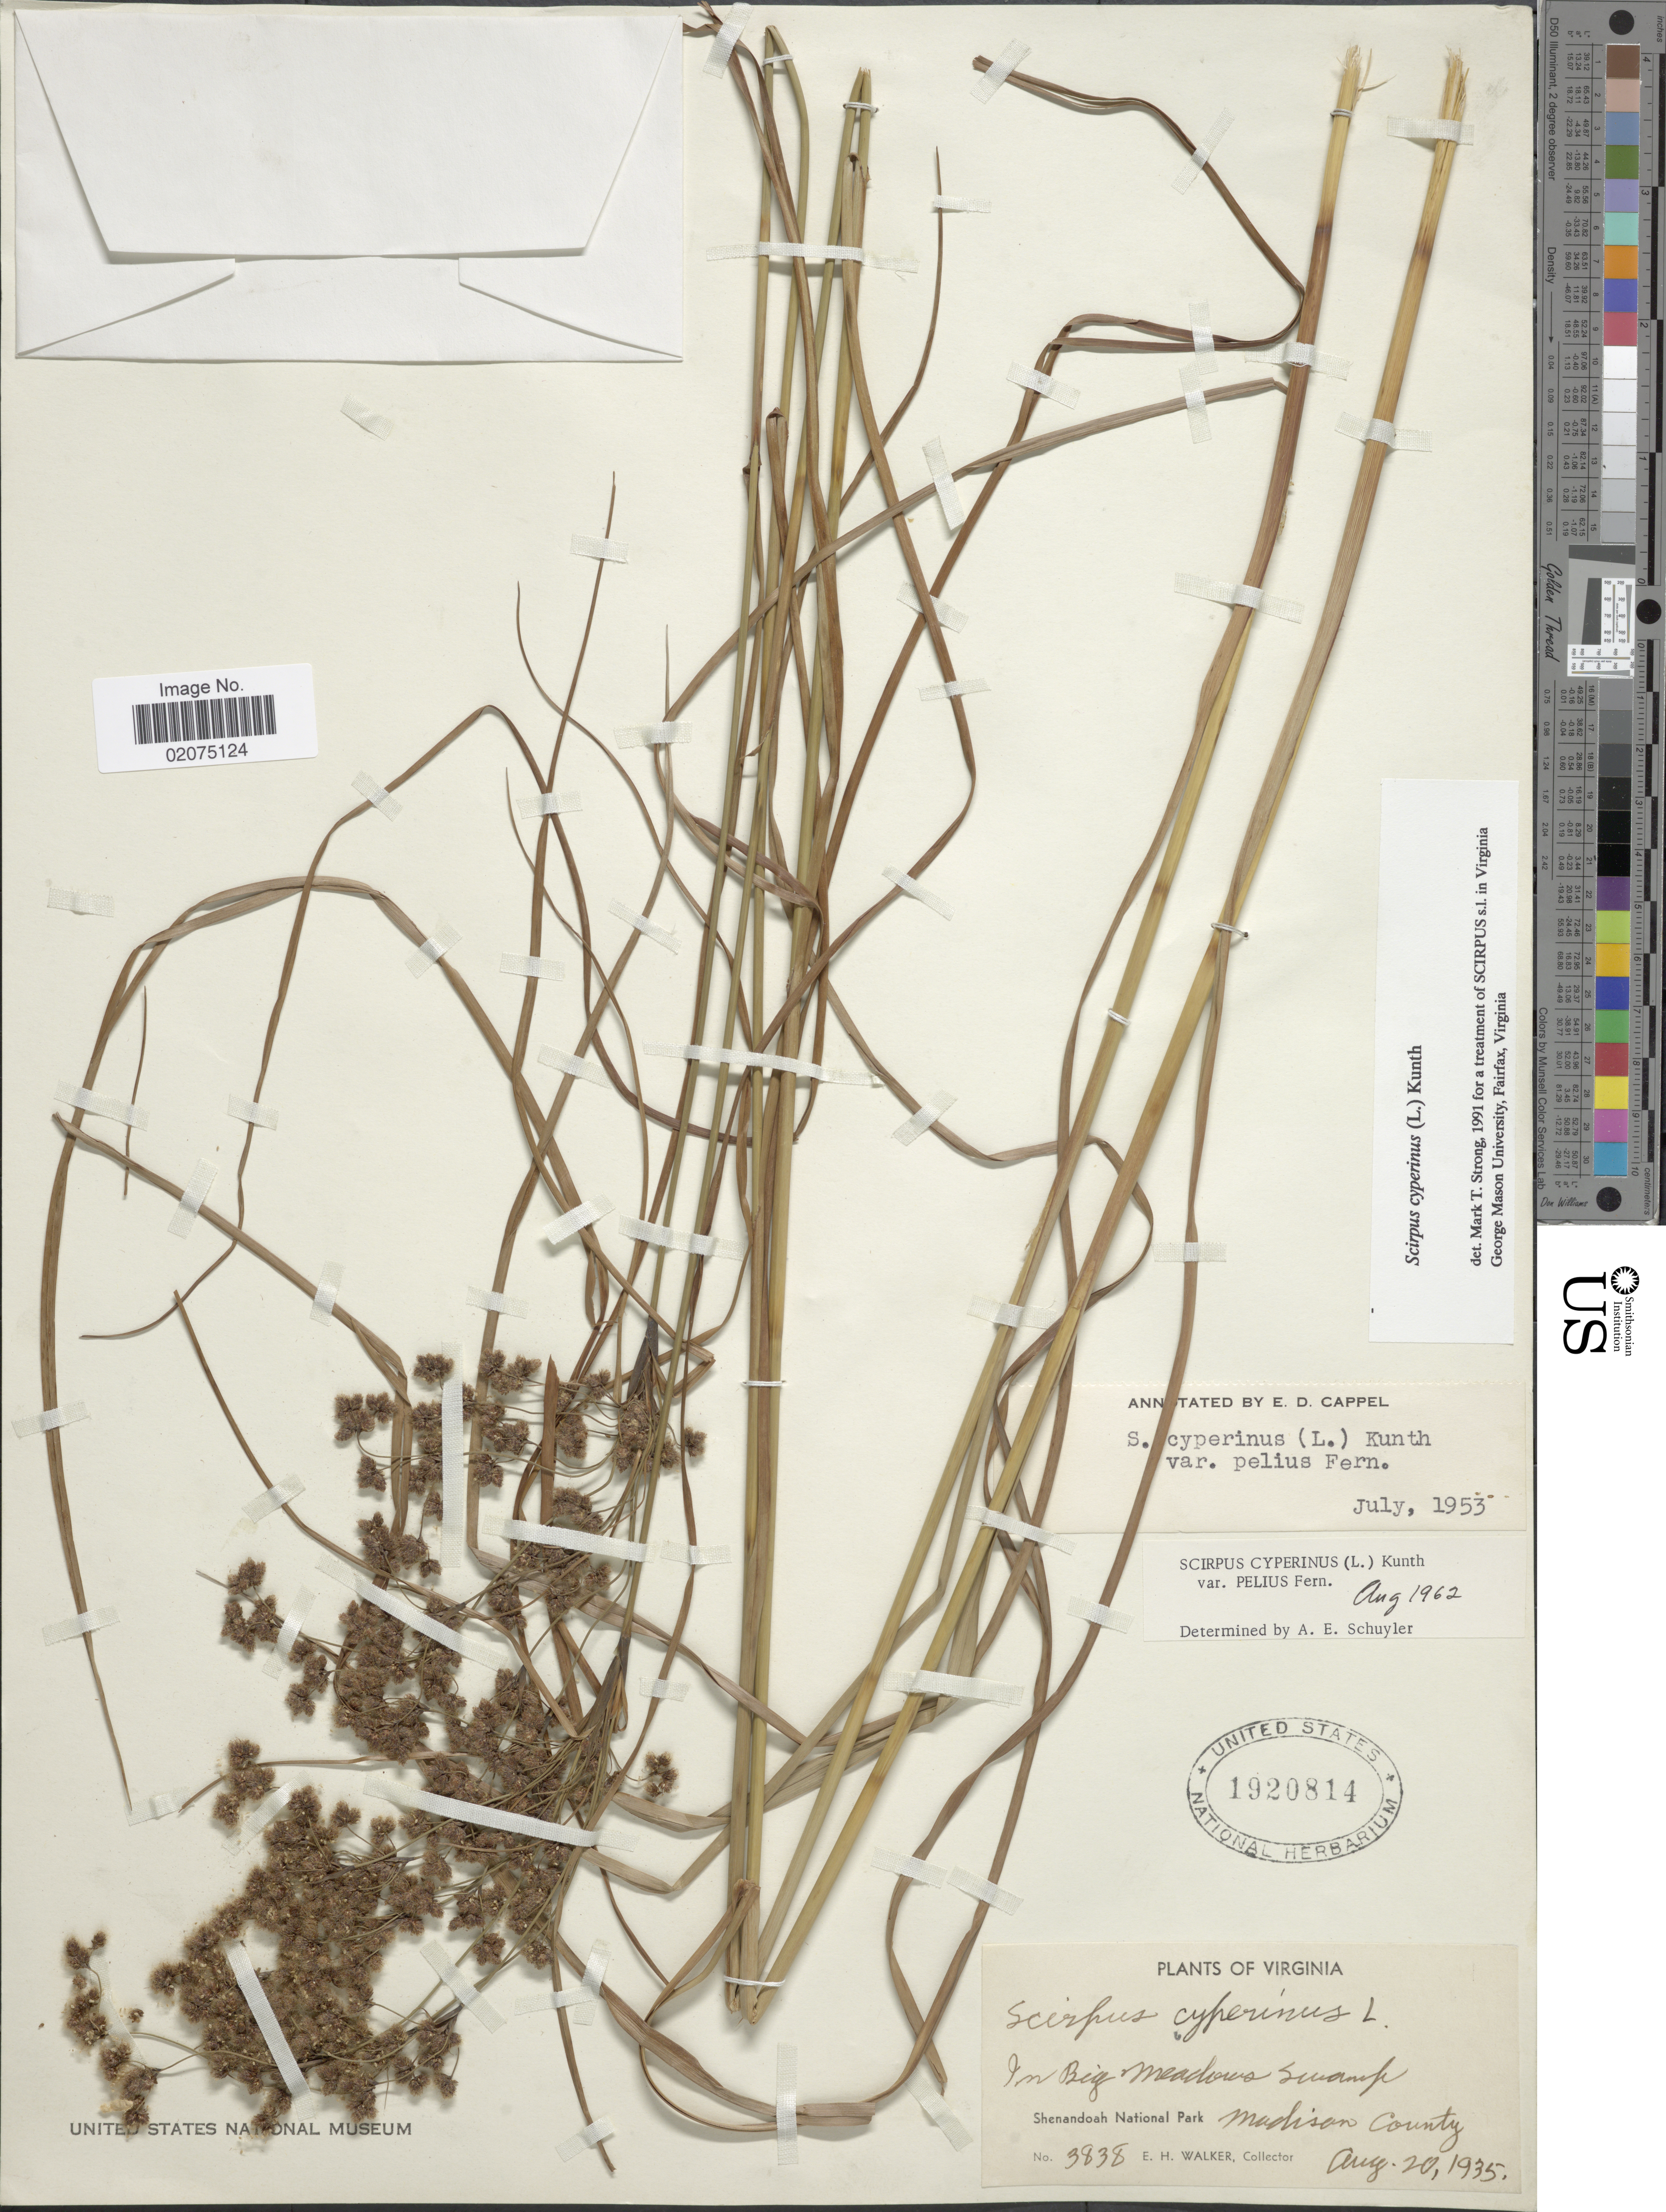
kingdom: Plantae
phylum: Tracheophyta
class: Liliopsida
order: Poales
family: Cyperaceae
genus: Scirpus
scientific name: Scirpus cyperinus (L.) Kunth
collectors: E. H. Walker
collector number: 3838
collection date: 1935-08-20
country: United States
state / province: Virginia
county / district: Madison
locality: In Big Meadows Swamp, Shenandoah National Park, Madison County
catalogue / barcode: US 1920814